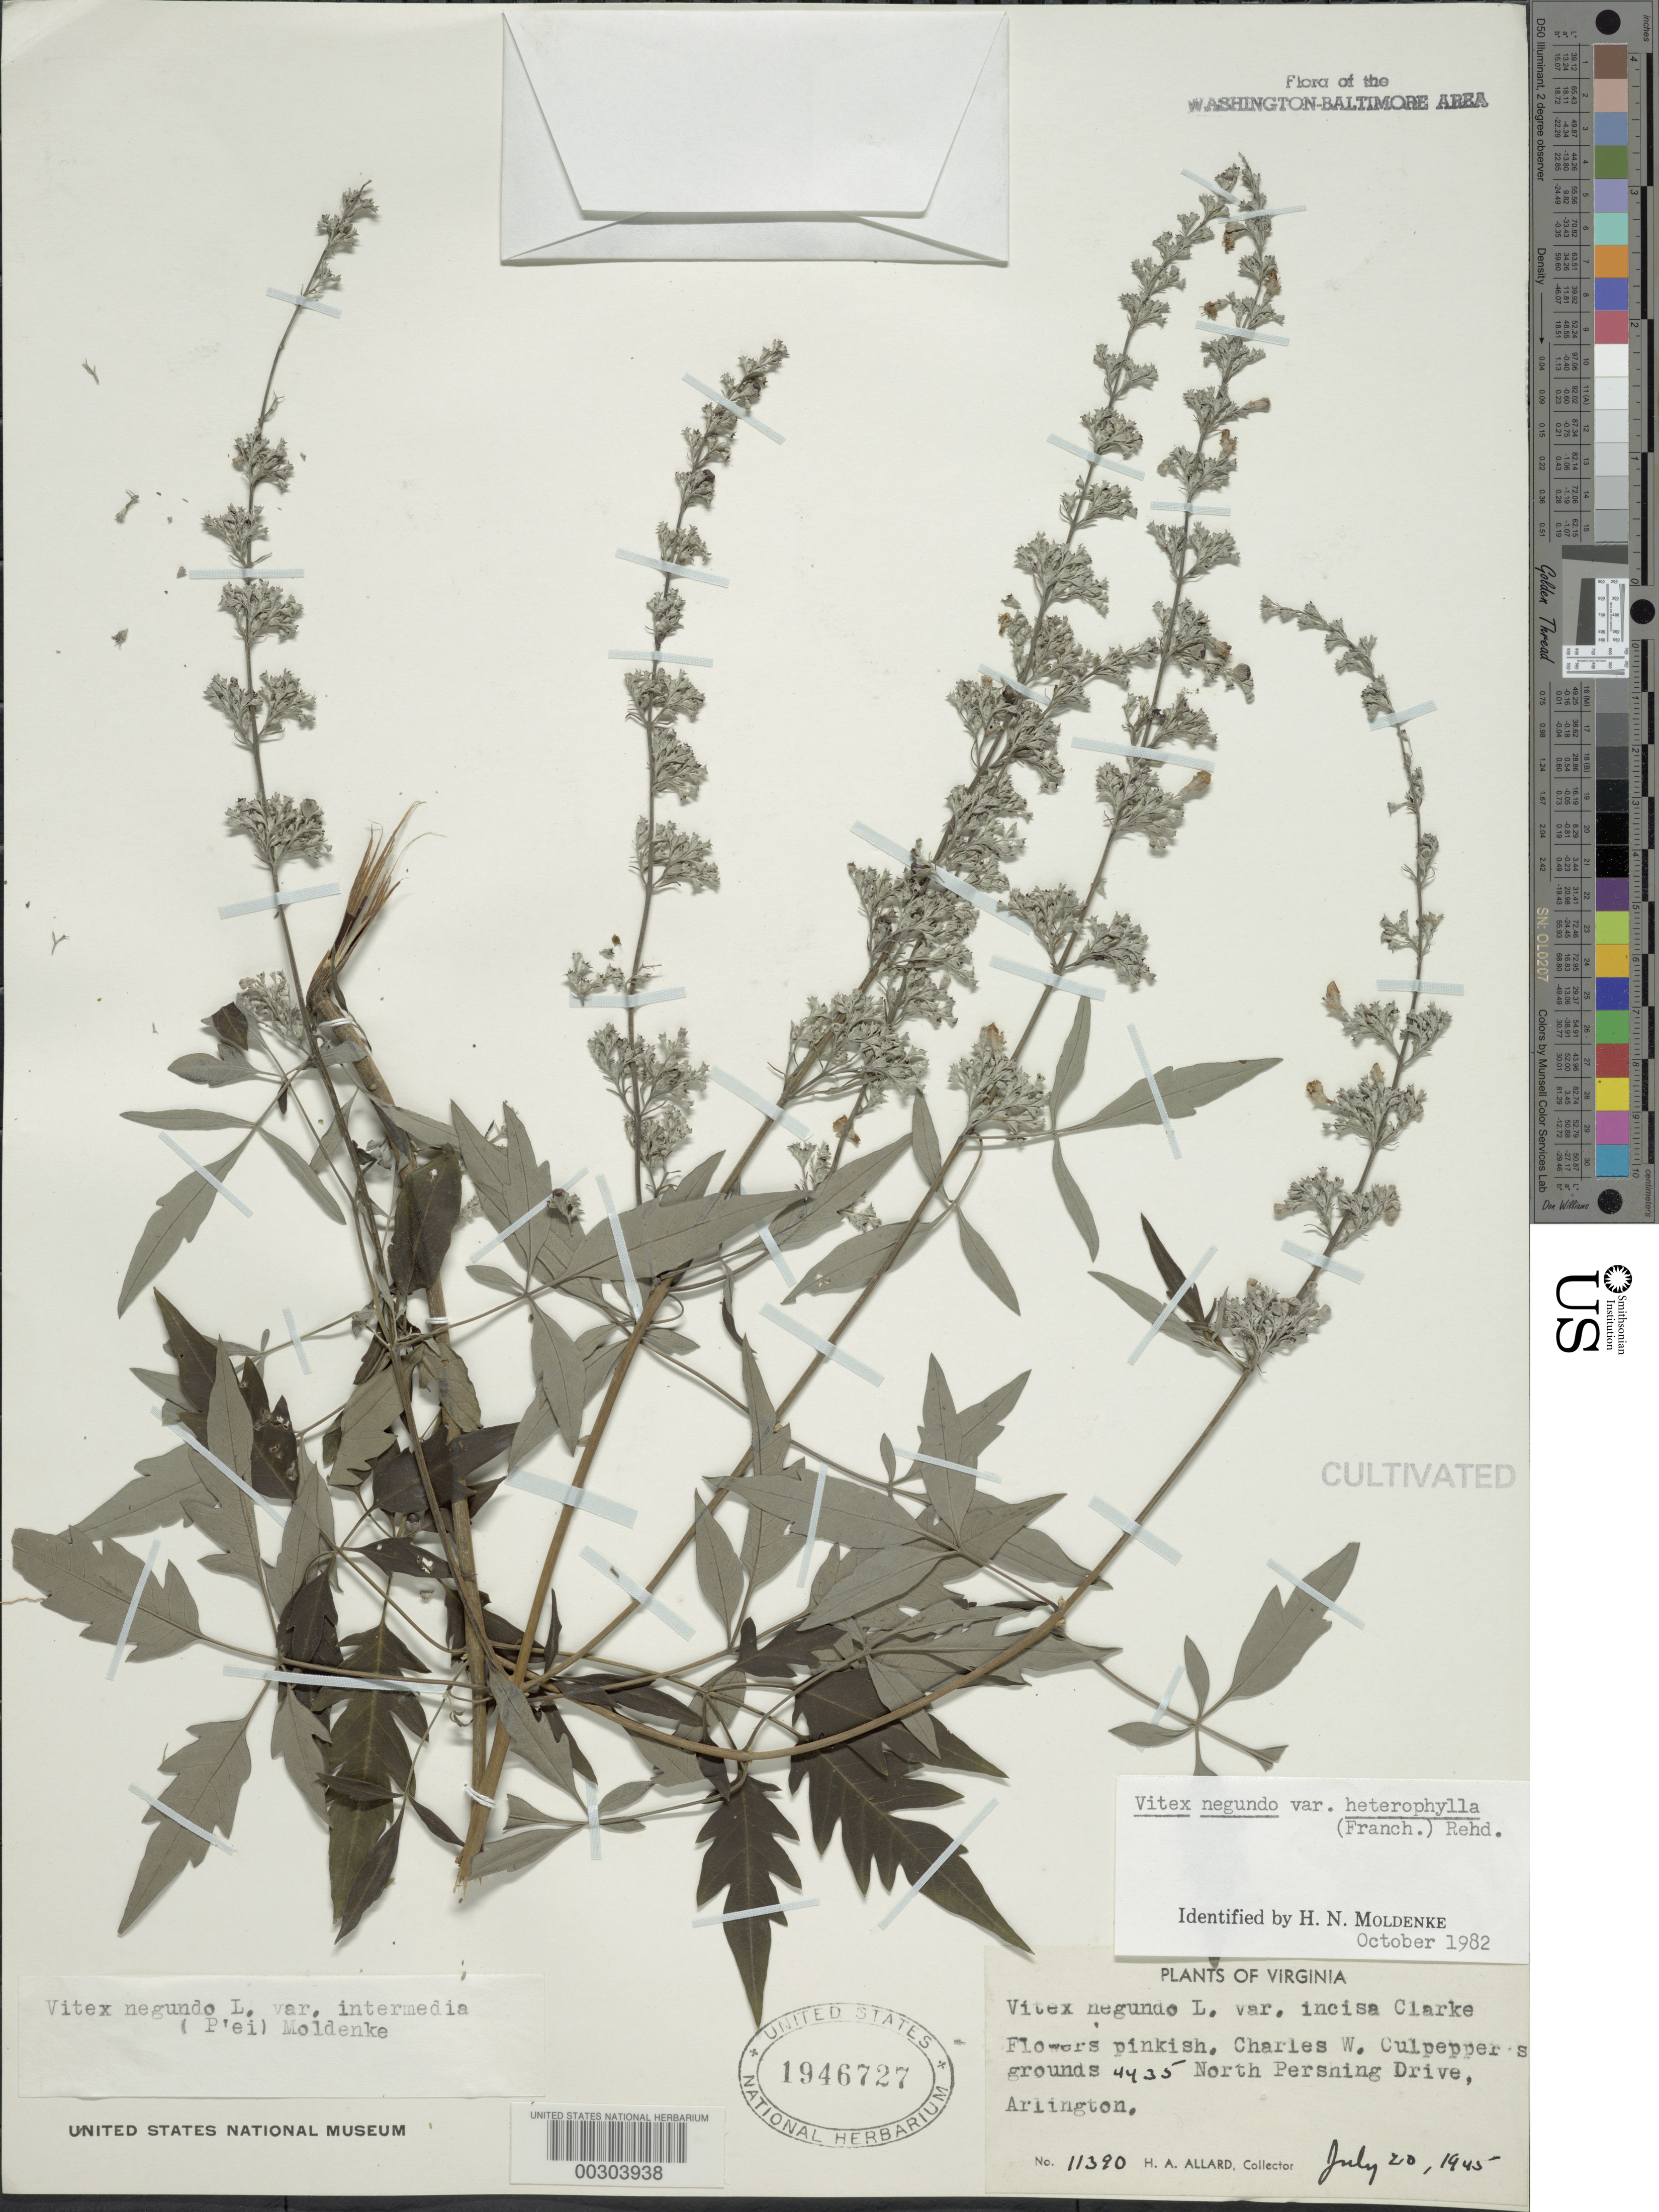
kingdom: Plantae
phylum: Tracheophyta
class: Magnoliopsida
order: Lamiales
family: Lamiaceae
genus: Vitex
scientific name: Vitex negundo var. heterophylla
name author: (Franch.) Rehder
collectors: H. A. Allard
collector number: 11390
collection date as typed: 20 Jul 1945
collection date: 1945-07-20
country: United States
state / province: Virginia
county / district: Arlington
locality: Arlington, 4435 N Pershing, C.W. Culpepper's grounds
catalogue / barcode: US 1946727